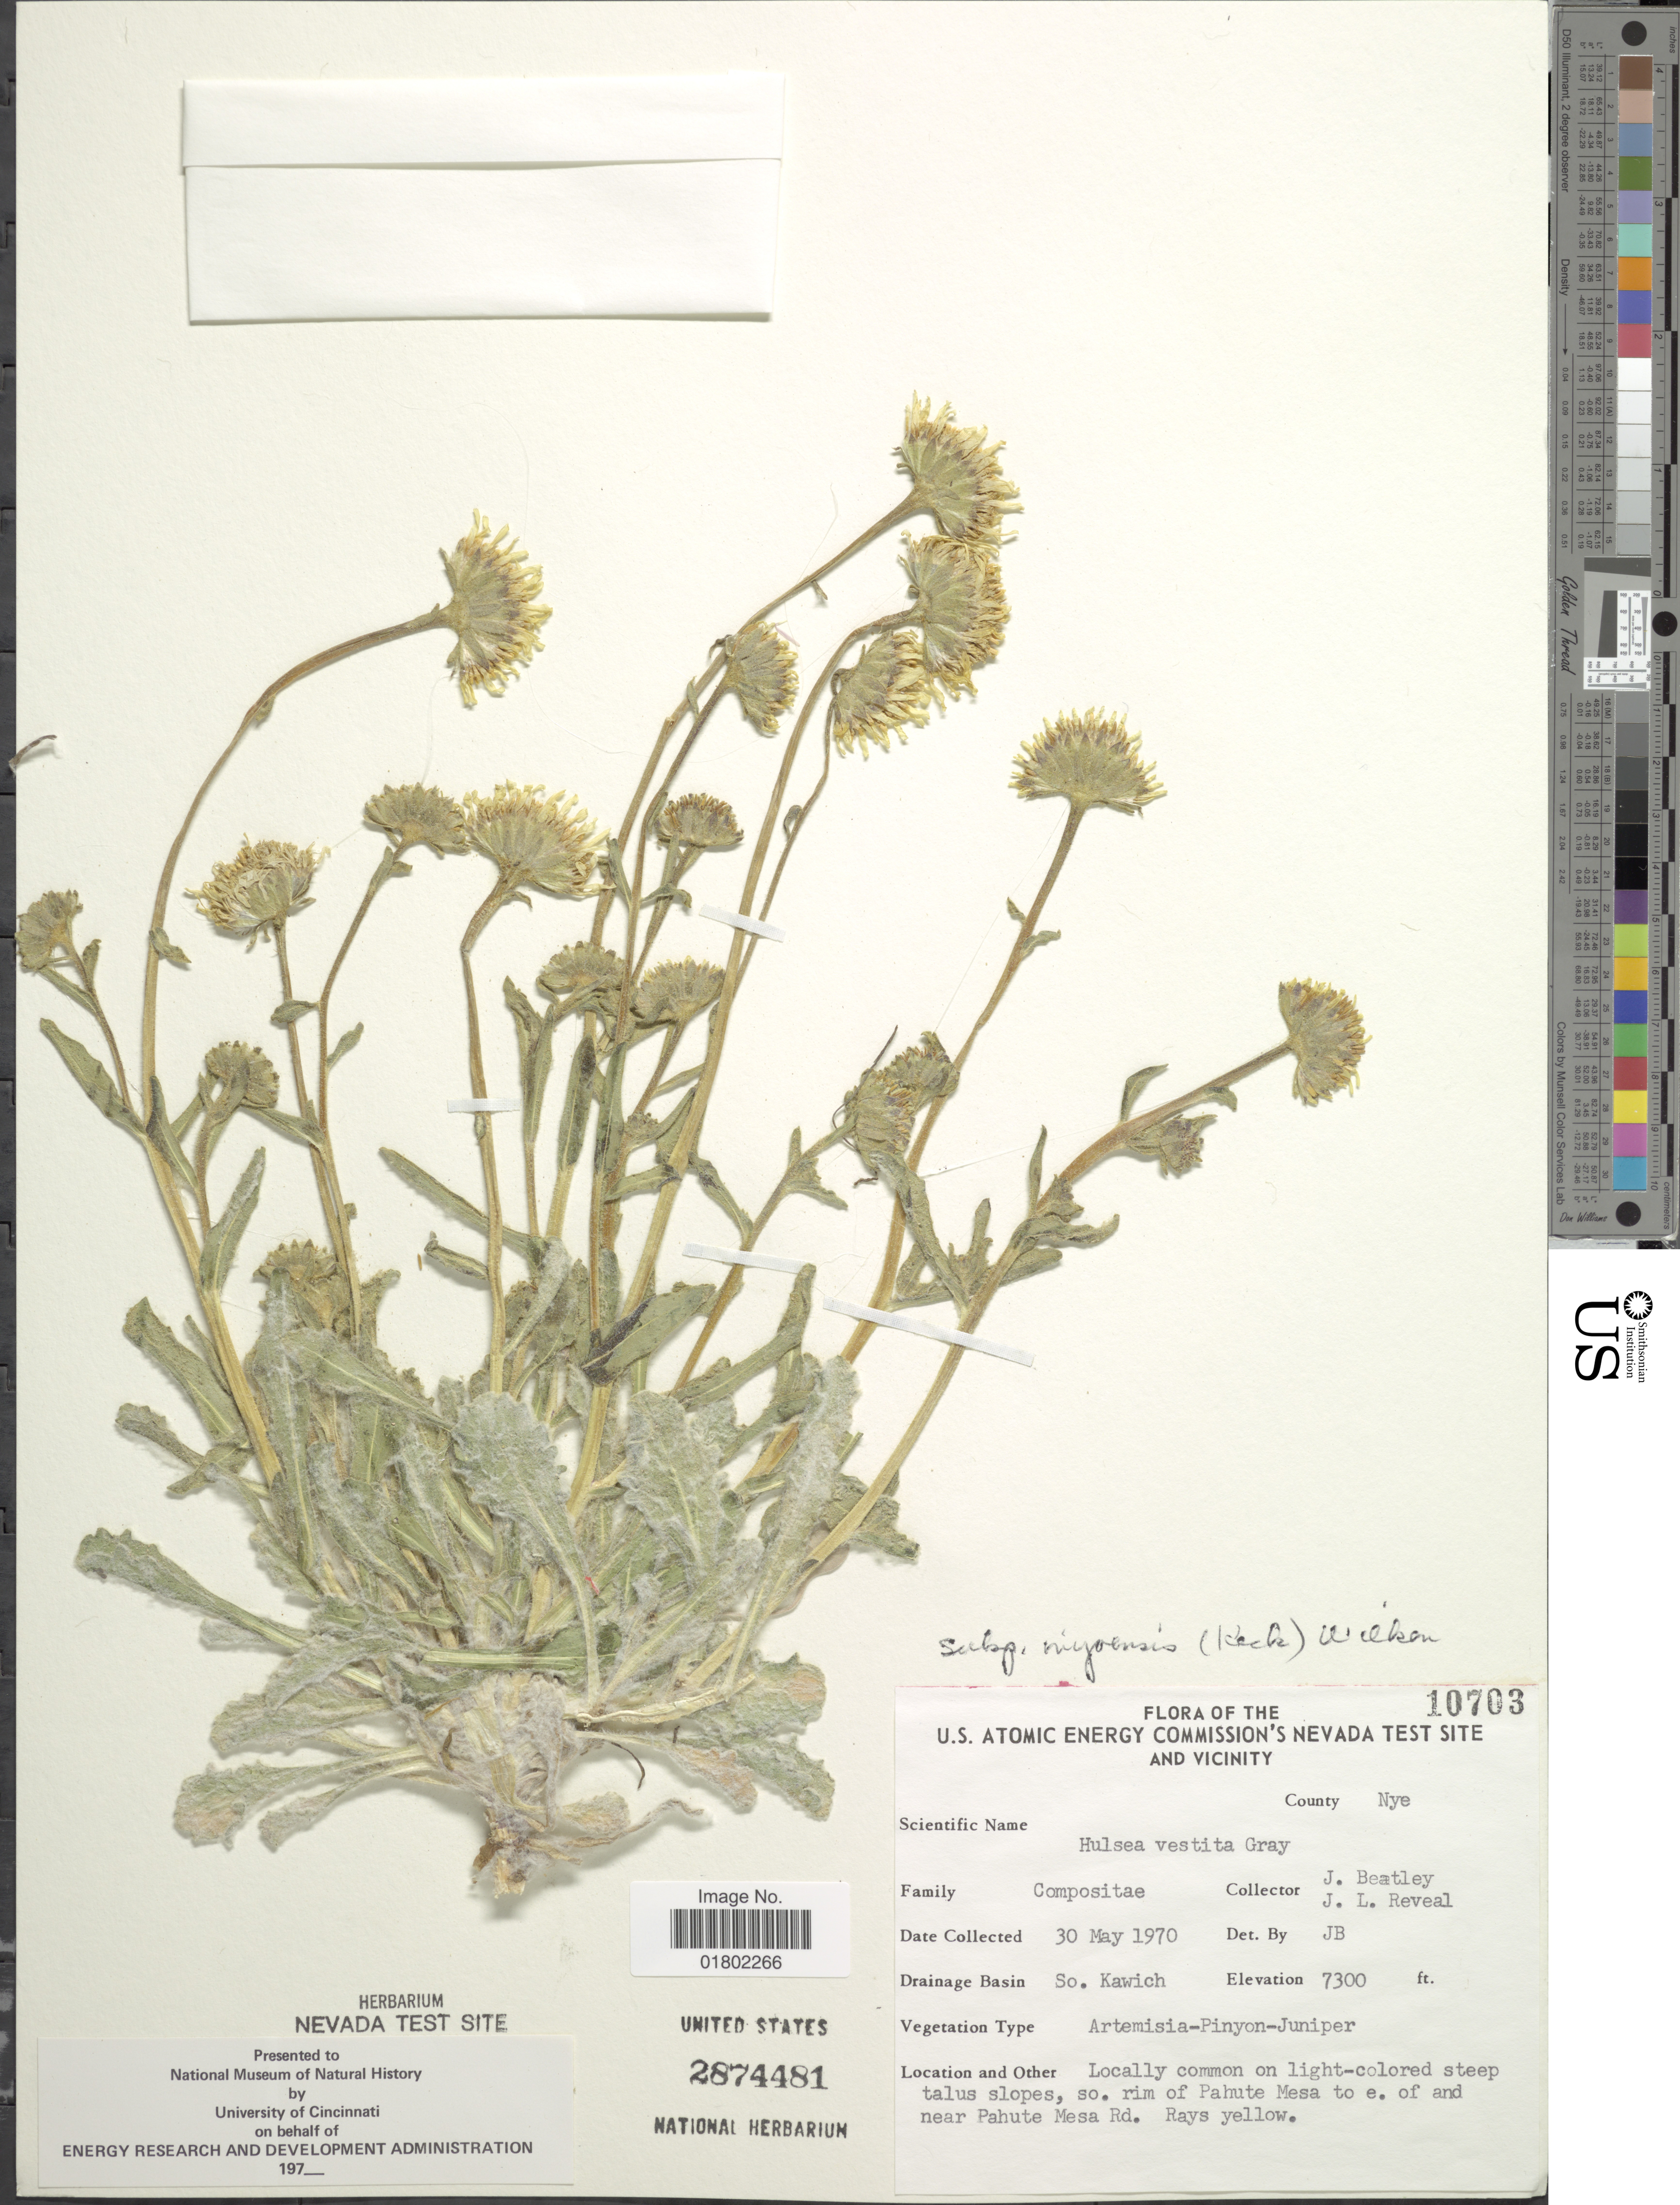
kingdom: Plantae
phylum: Tracheophyta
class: Magnoliopsida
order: Asterales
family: Asteraceae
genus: Hulsea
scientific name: Hulsea vestita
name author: A. Gray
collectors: J. C. Beatley & J. L. Reveal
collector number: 10703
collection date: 1970-05-30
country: United States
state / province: Nevada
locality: U. S. Atomic Energy Commission's Nevada Test Site and Vicinity, County Nye, So. Kawich, on light-colored steep talus slopes, so. rim of Pahute Mesa to e. of and near Pahute Mesa Rd.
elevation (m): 2225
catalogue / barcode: US 2874481